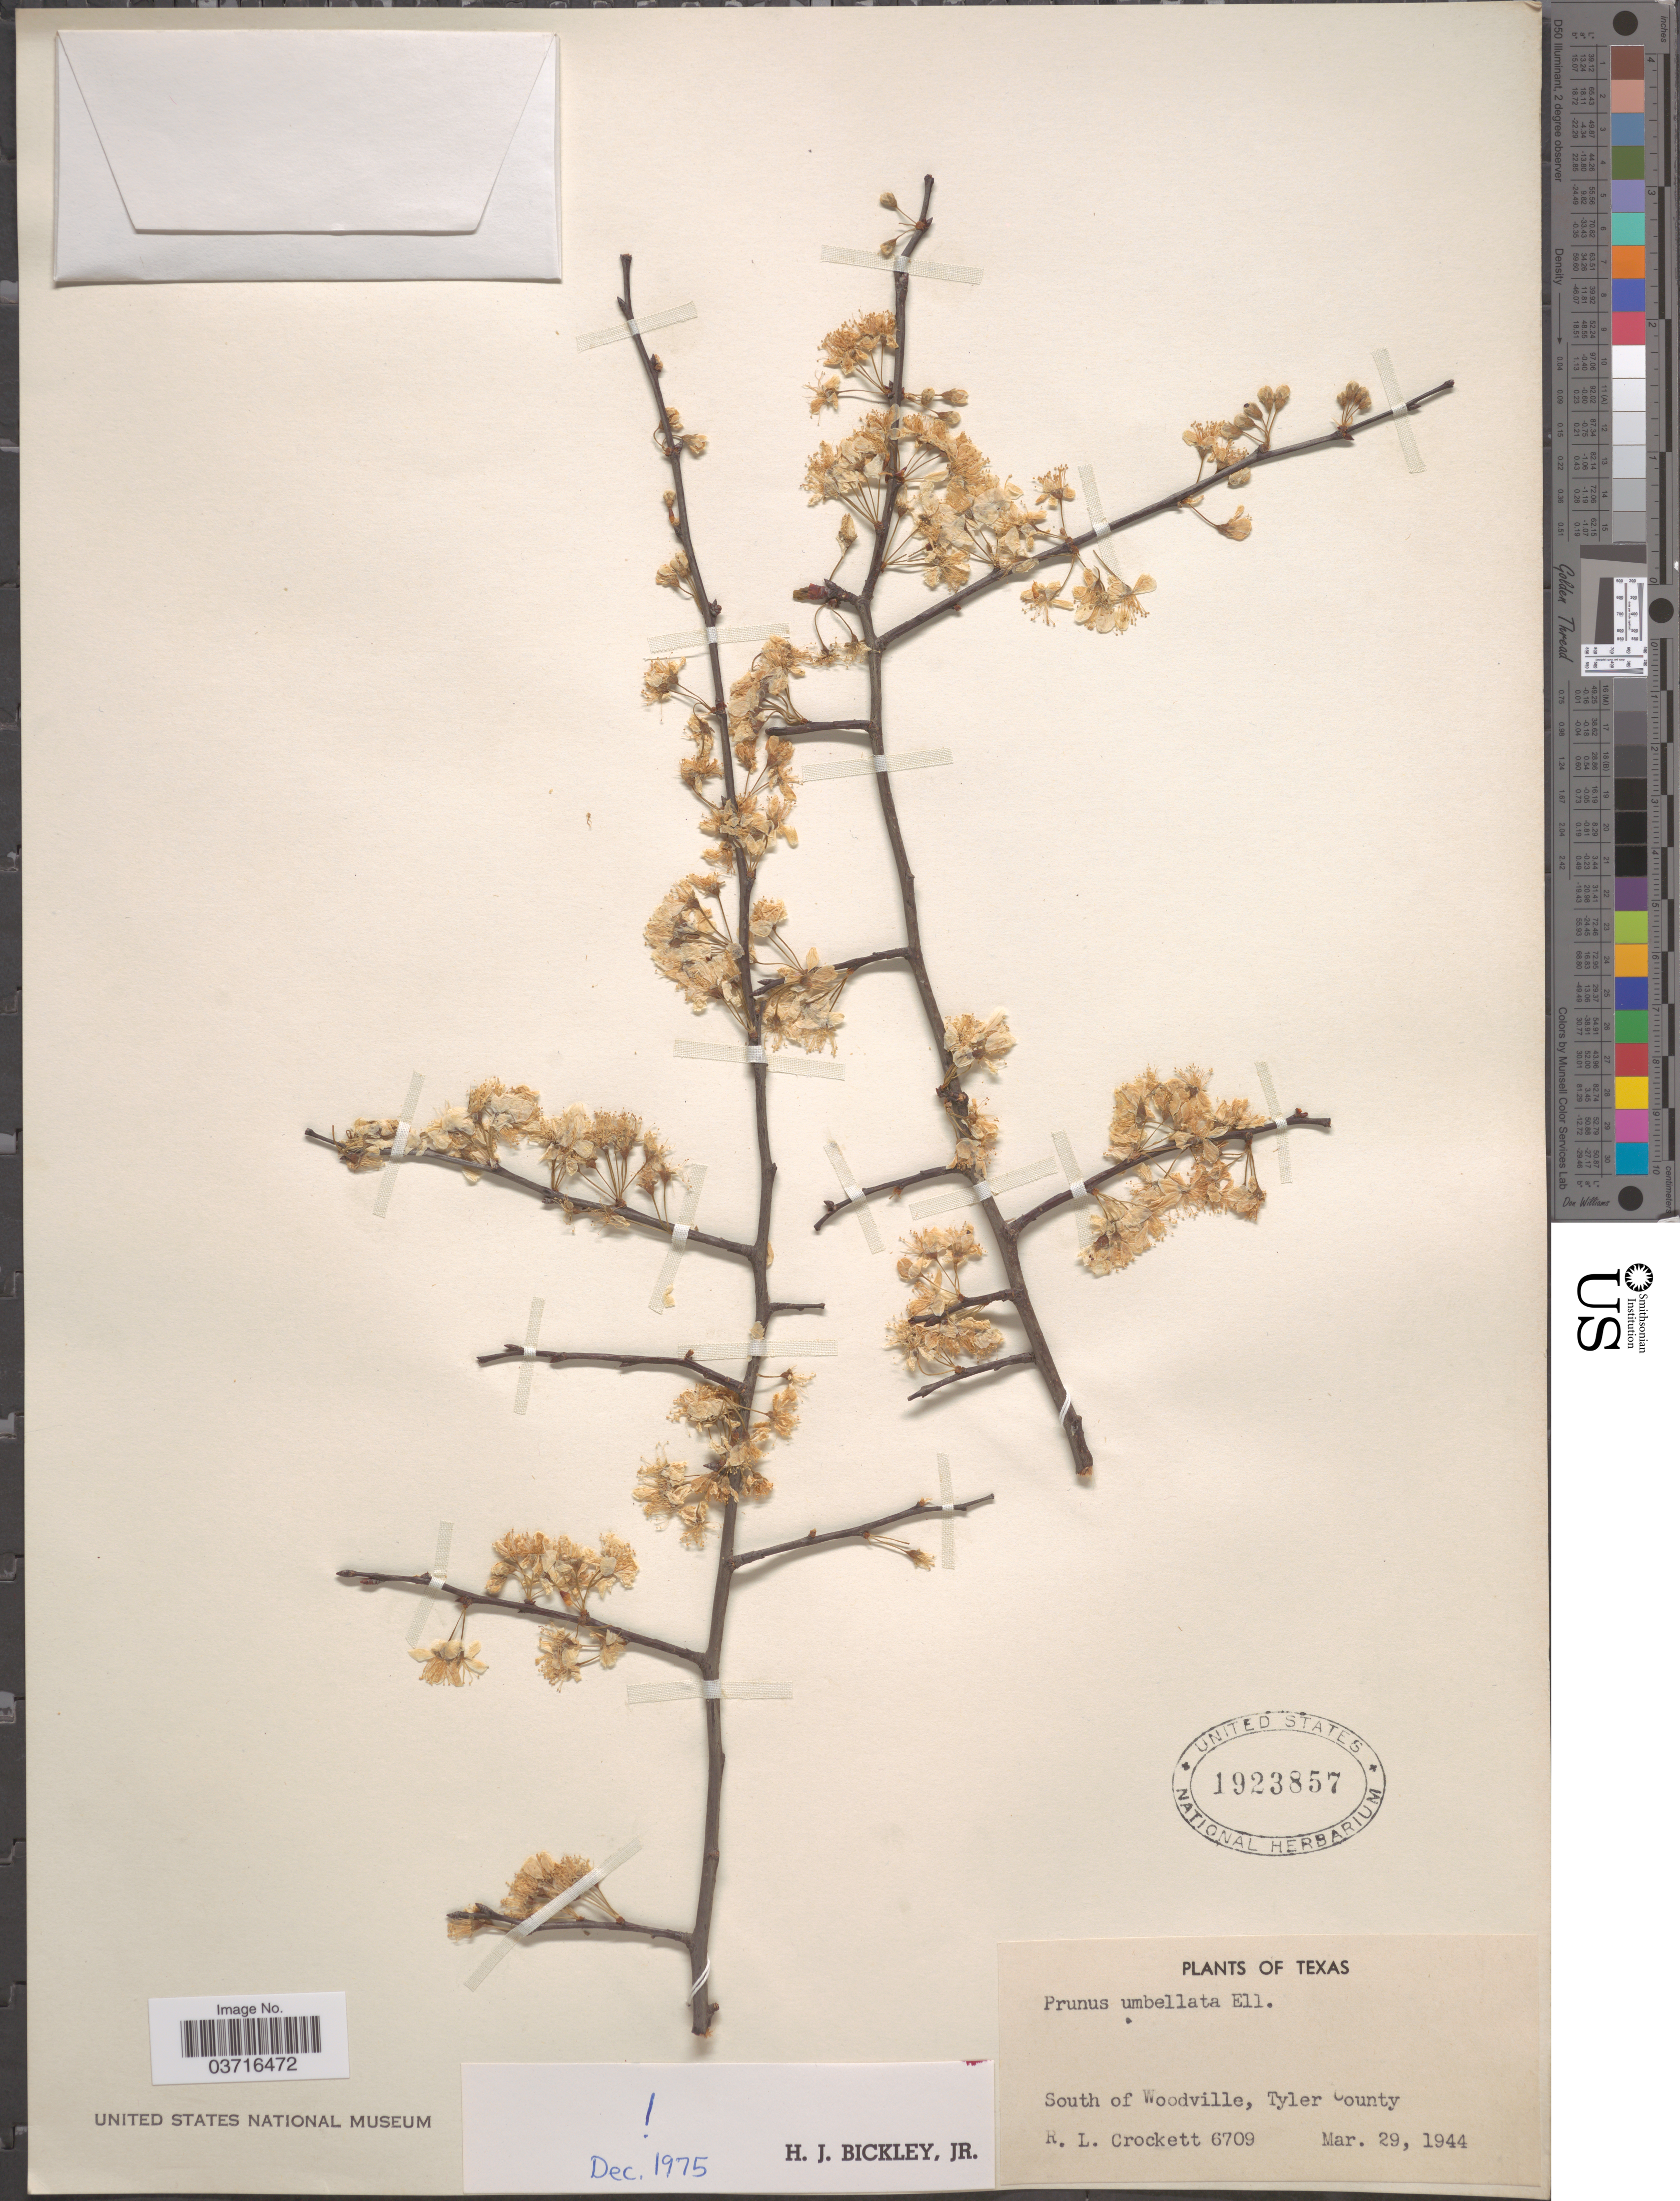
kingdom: Plantae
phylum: Tracheophyta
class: Magnoliopsida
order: Rosales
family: Rosaceae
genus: Prunus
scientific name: Prunus umbellata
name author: Elliott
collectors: R. Crockett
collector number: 6709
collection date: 1944-03-29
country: United States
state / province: Texas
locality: South of Woodville, Tyler County.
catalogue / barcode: US 1923857